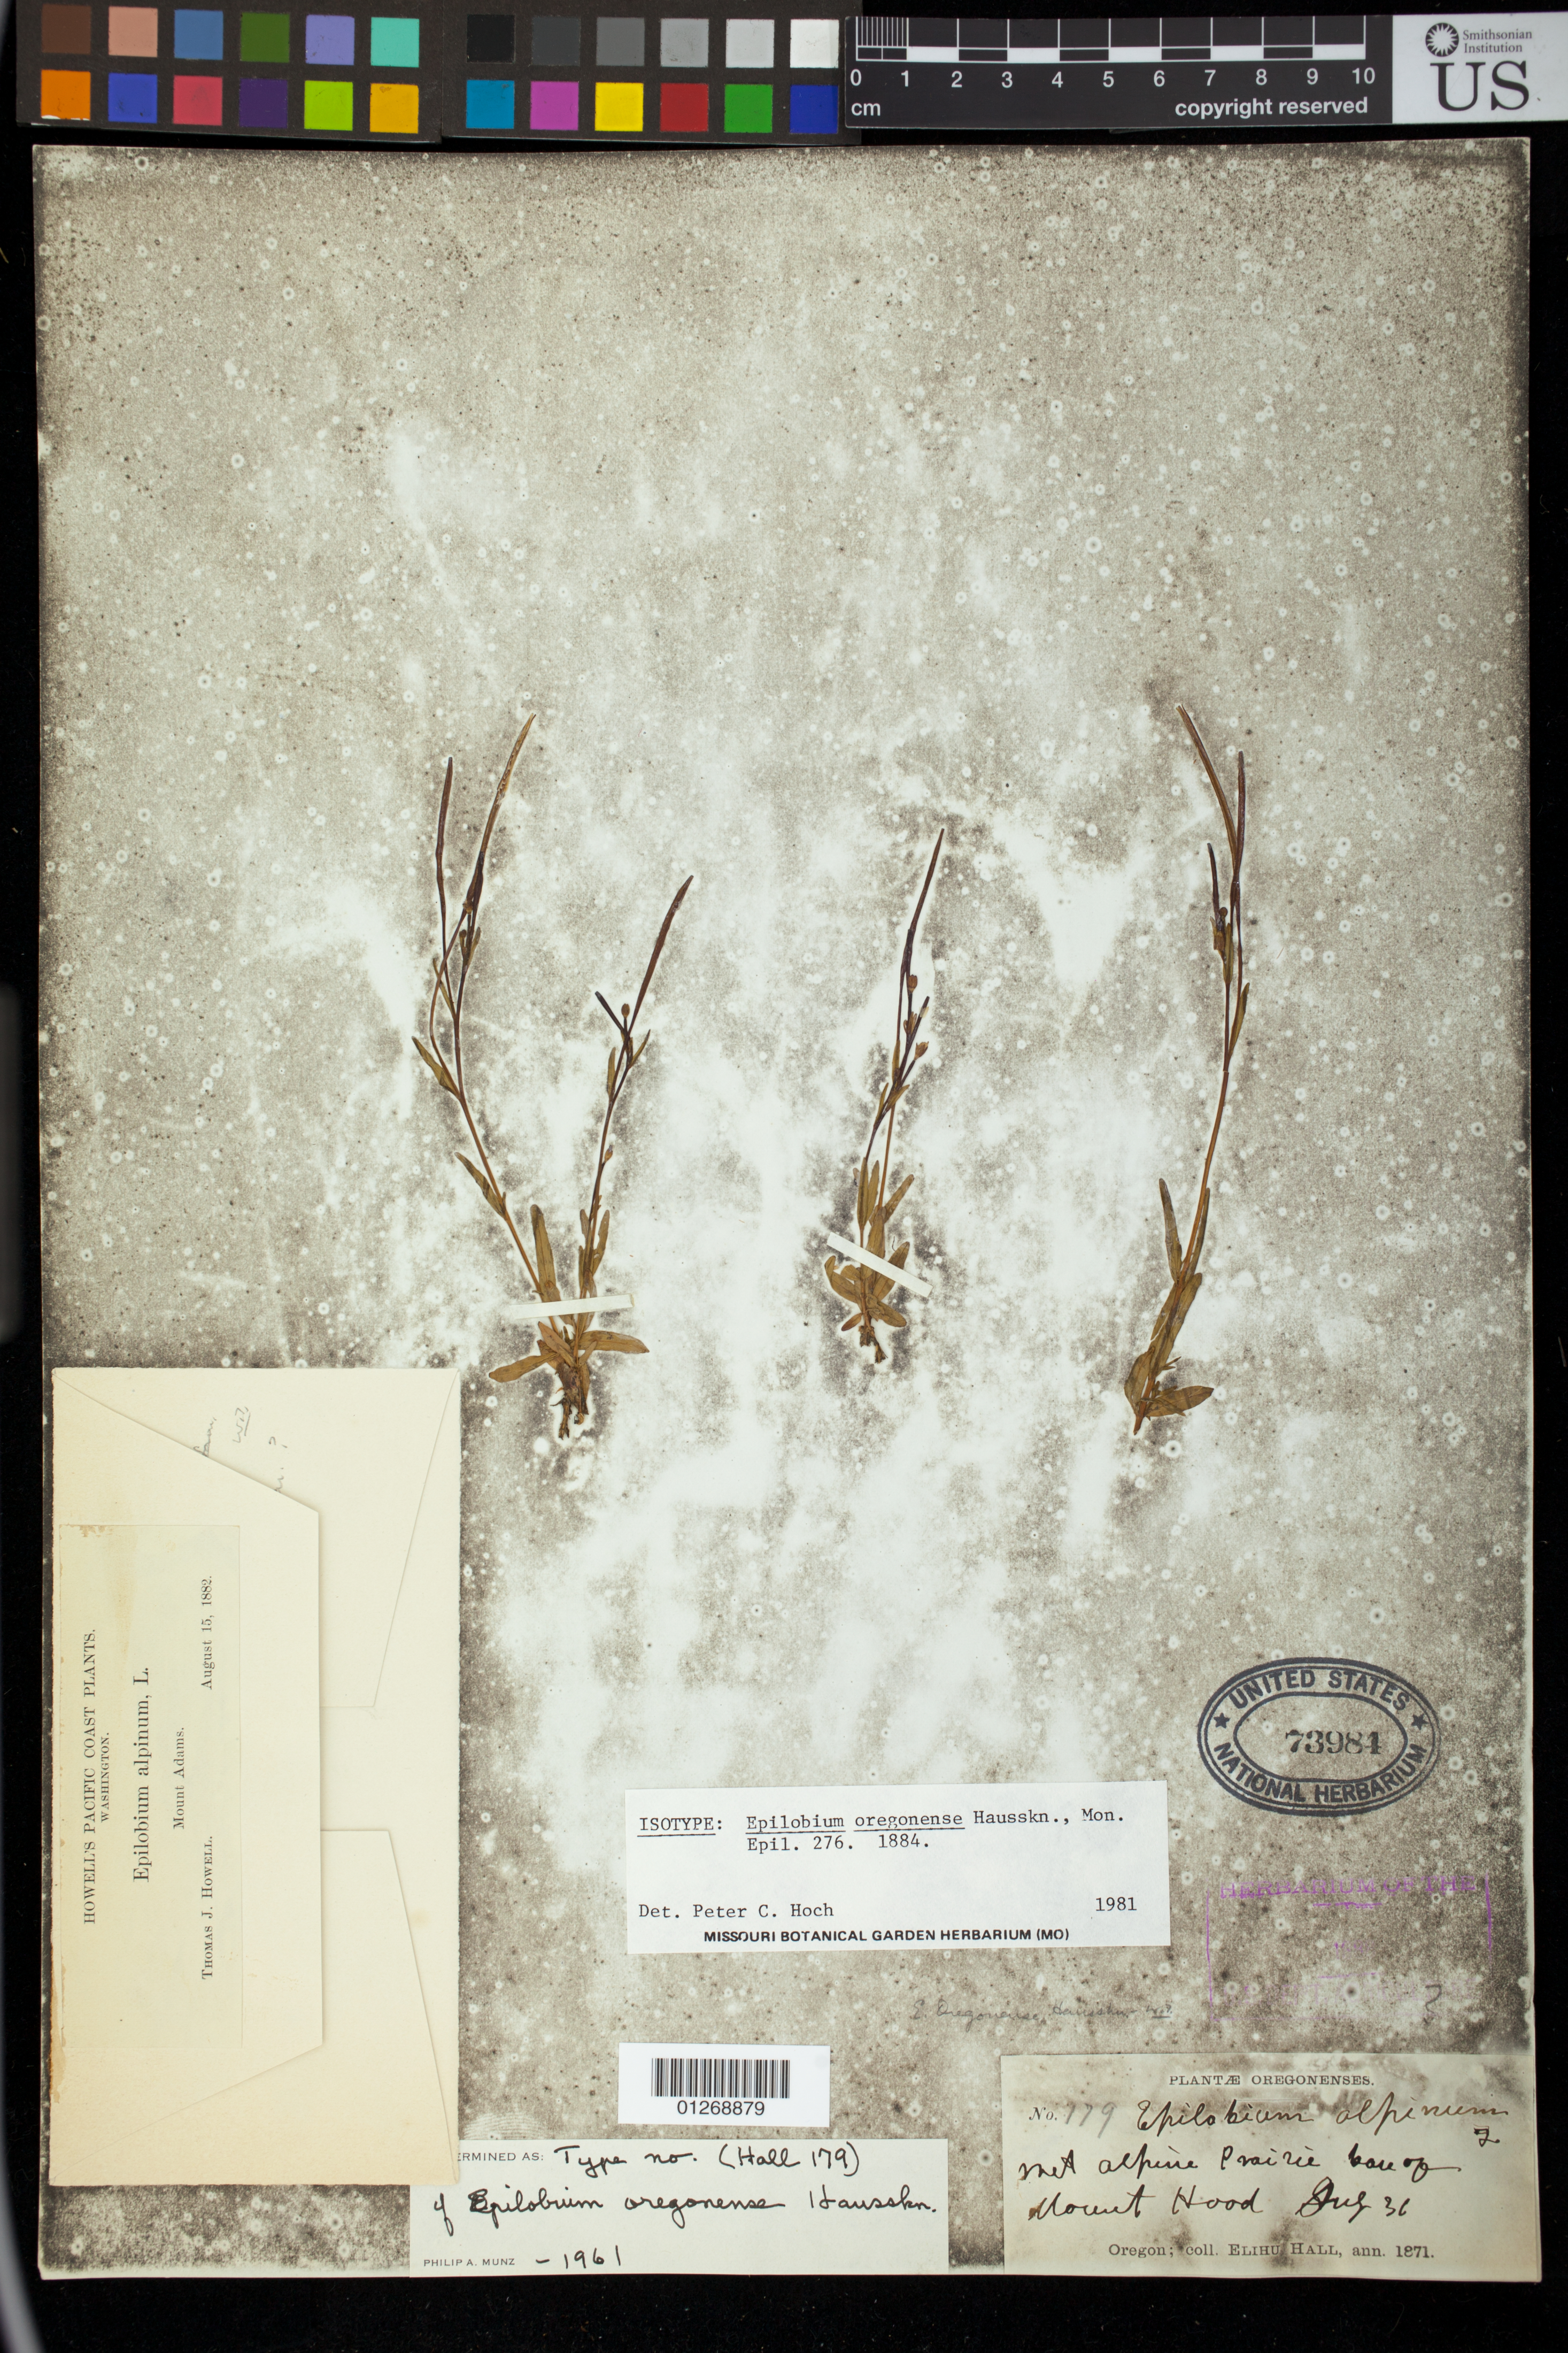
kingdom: Plantae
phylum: Tracheophyta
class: Magnoliopsida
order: Myrtales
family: Onagraceae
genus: Epilobium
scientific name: Epilobium oregonense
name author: Hausskn.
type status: Type Collection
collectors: E. Hall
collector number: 179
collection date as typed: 30 Aug 1871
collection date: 1871-08-30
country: United States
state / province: Oregon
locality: Wet alpine prairie base of Mount Hood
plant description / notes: Annotated as "isotype" by P.C. Hoch (1981). Protologue cites one collection, but several herbaria (i.e., no holotype and thus no isotypes). Also mounted on sheet is (non-type) specimen, Howell s.n.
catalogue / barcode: US 73984